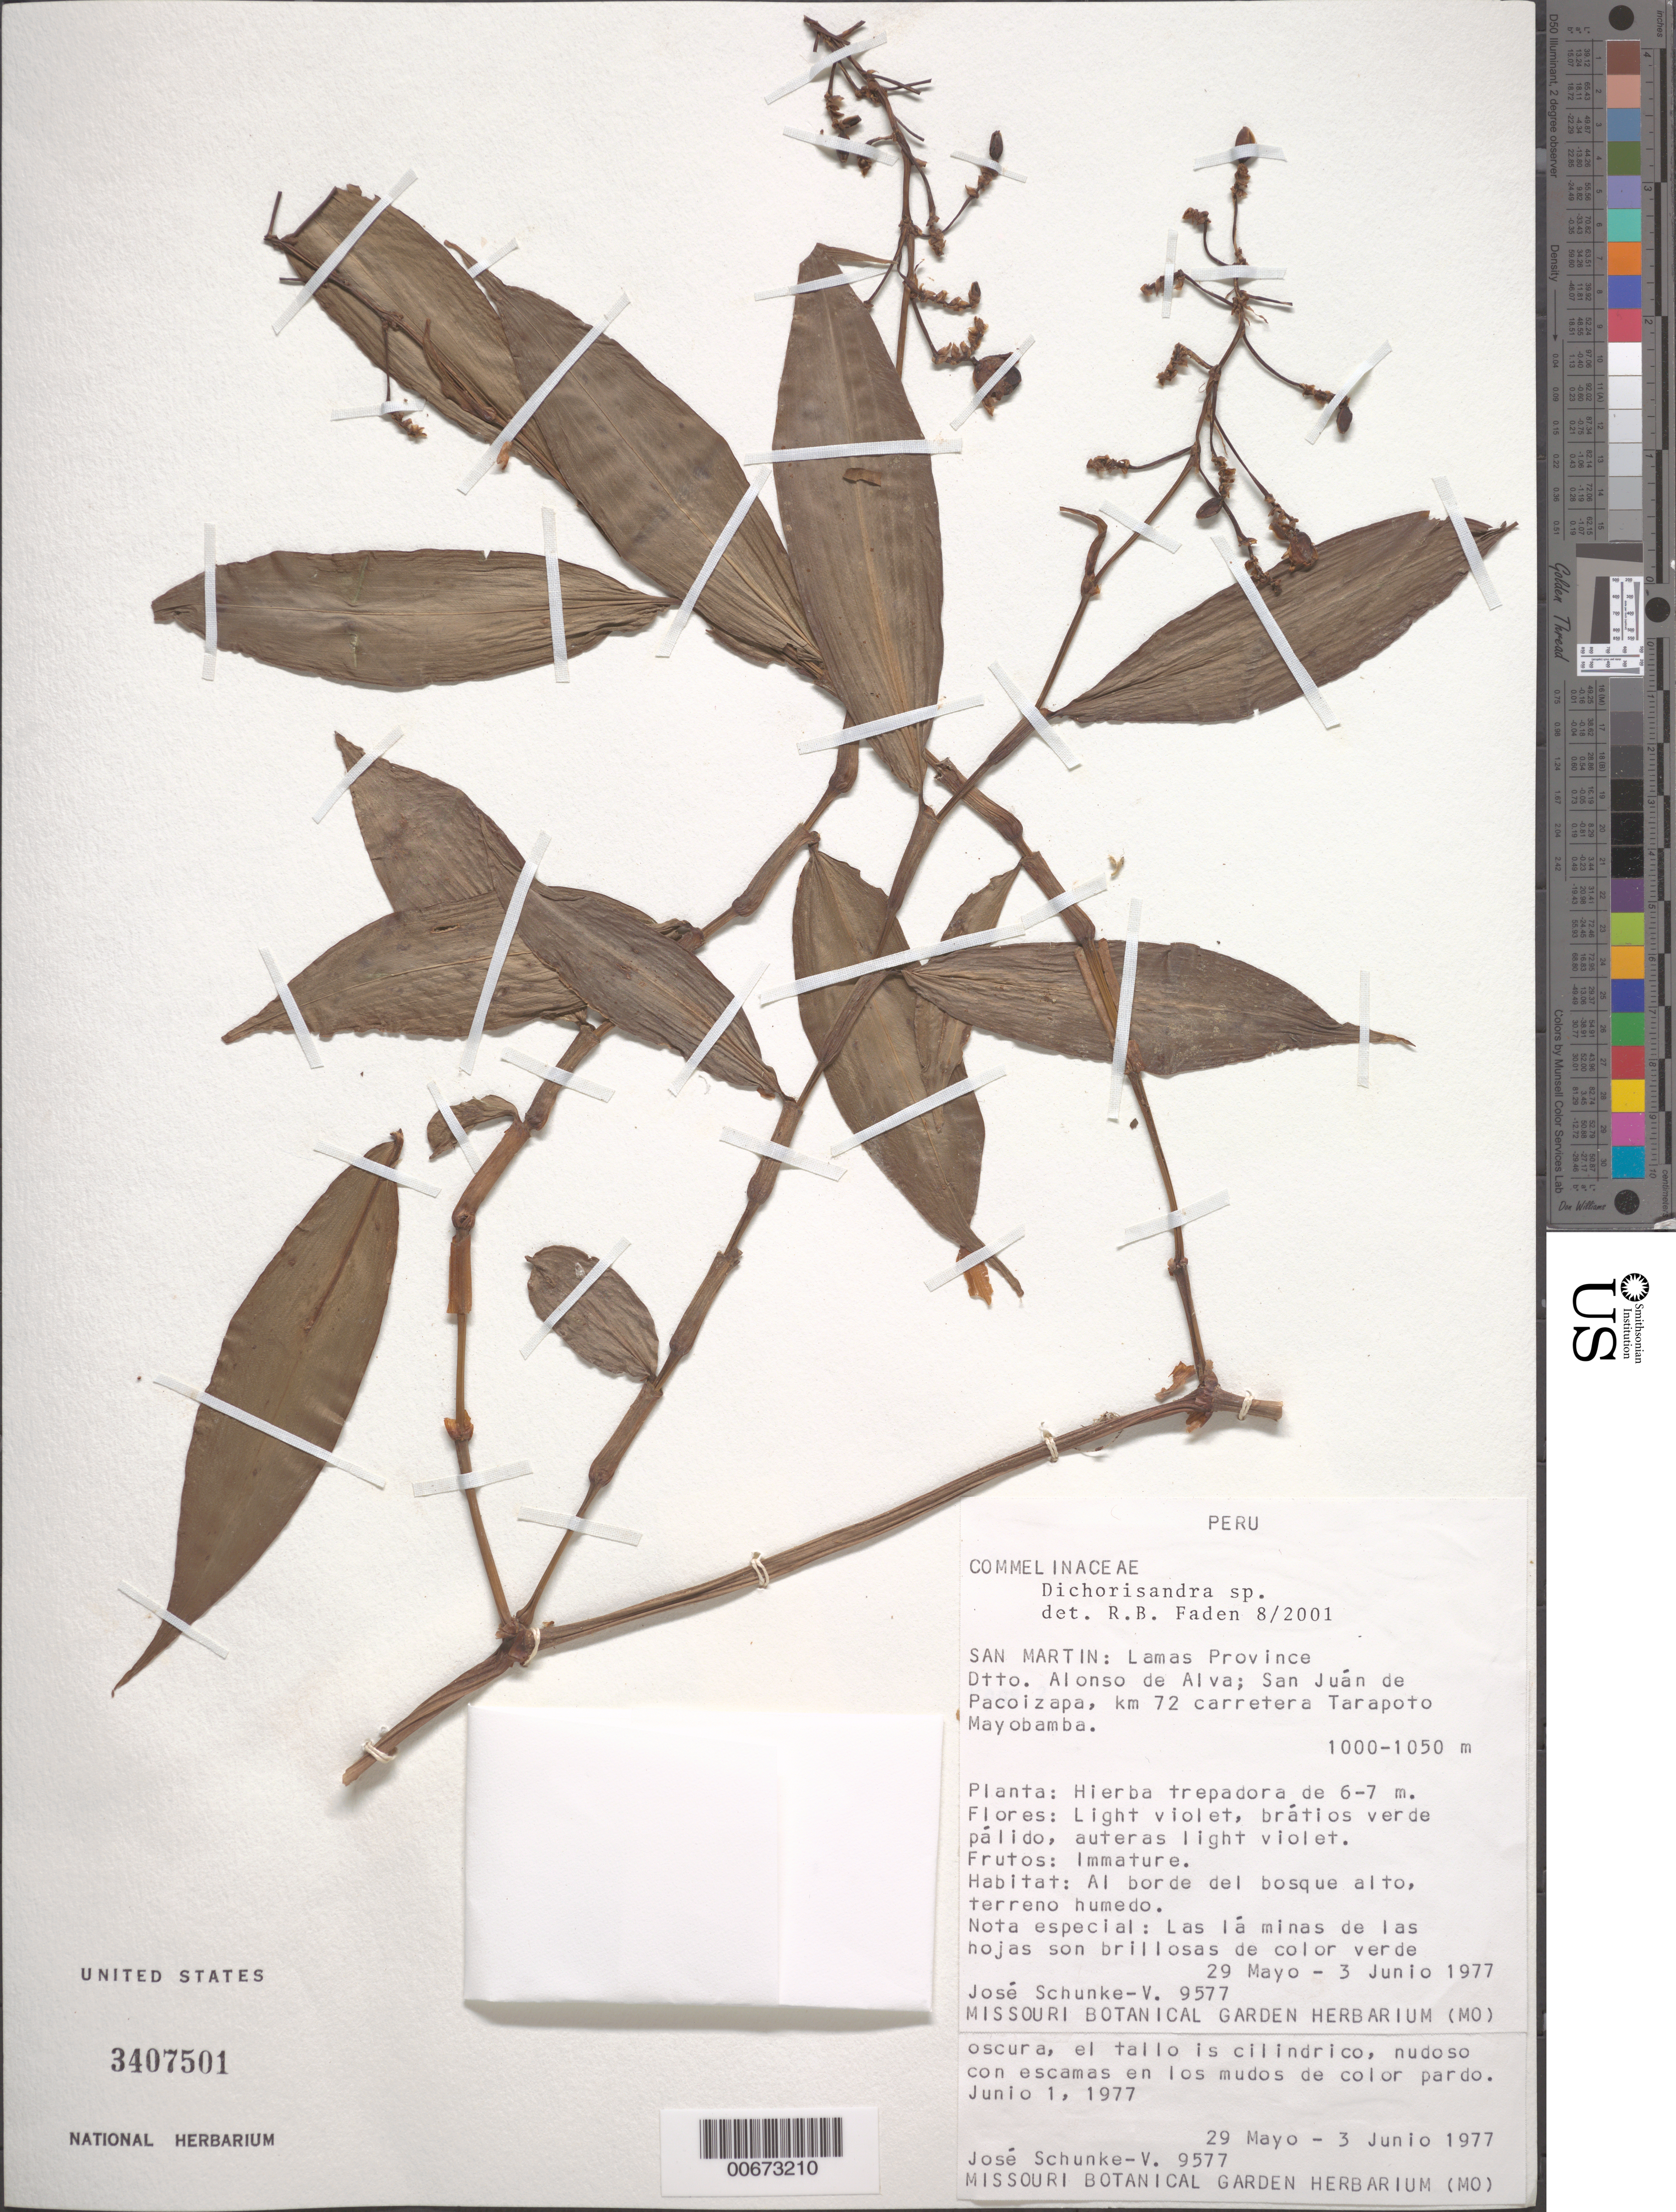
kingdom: Plantae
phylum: Tracheophyta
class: Liliopsida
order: Commelinales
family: Commelinaceae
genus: Dichorisandra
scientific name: Dichorisandra sp.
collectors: J. Schunke Vigo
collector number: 9577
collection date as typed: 29 May 1977 to 03 Jun 1977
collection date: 1977-05-29/1977-06-03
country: Peru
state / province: San Martín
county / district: Lamas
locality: Alonso de Alva, San Juan de Pacoizapa.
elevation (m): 1000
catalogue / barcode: US 3407501